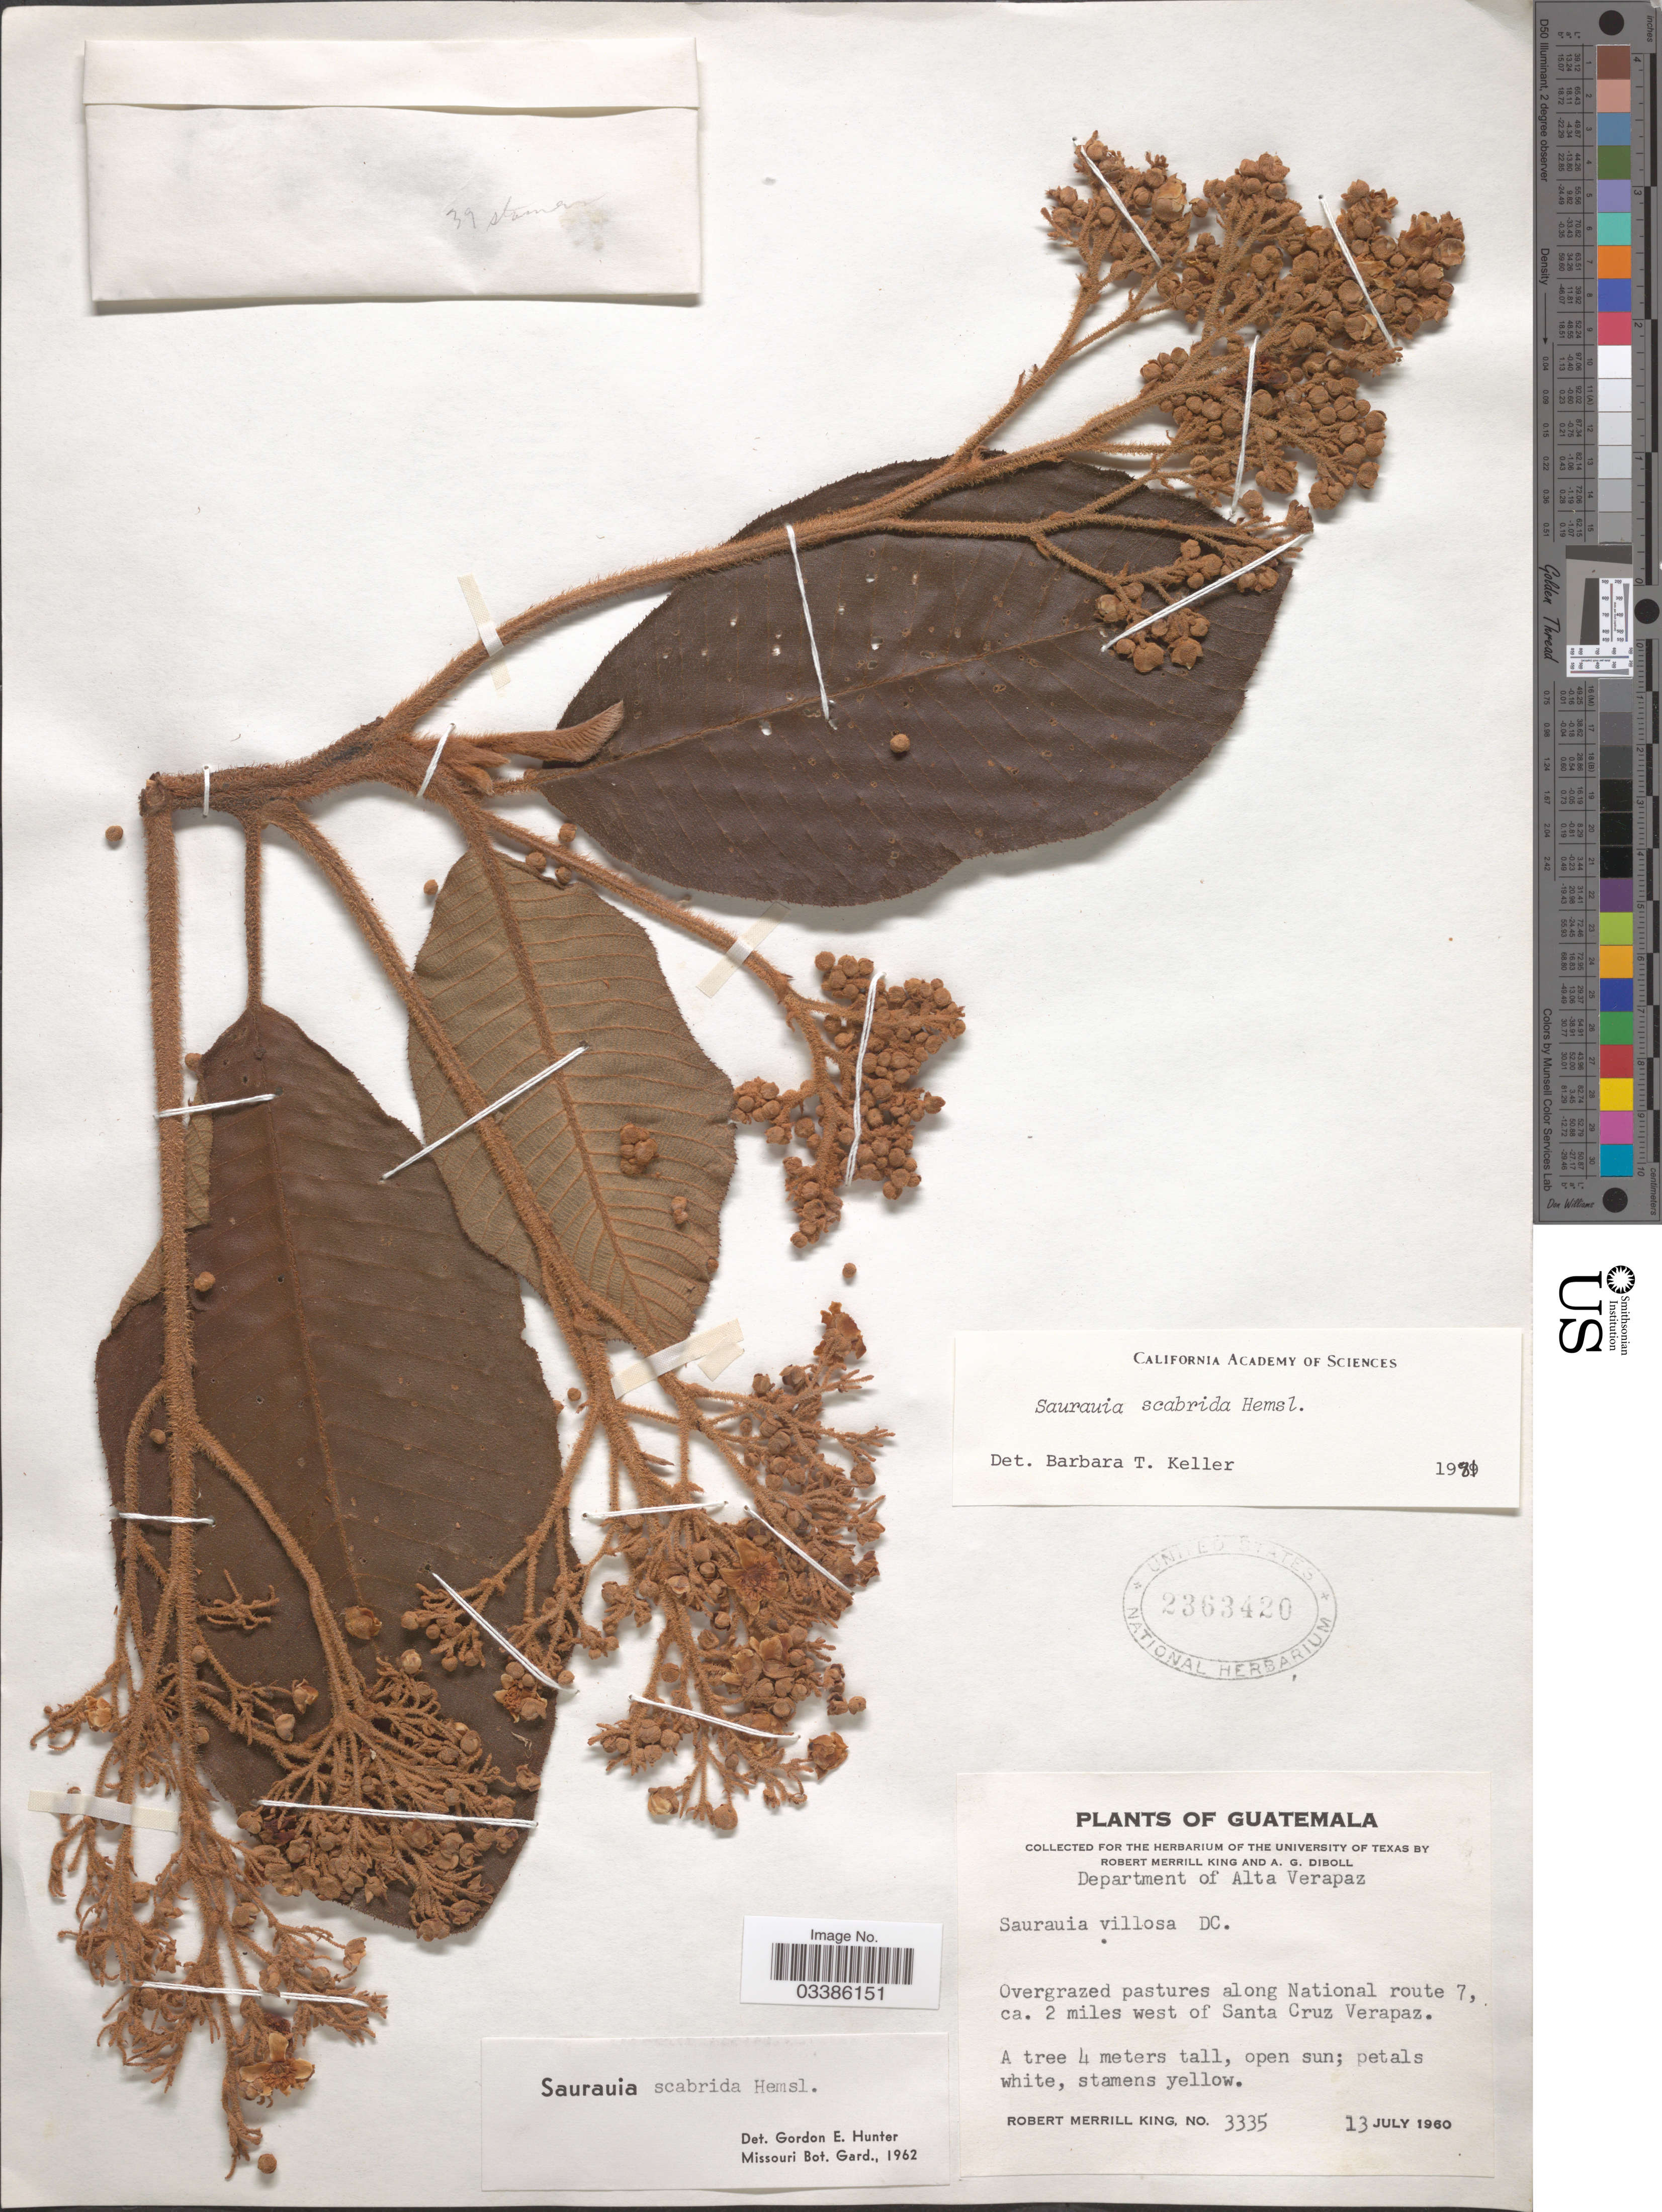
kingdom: Plantae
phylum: Tracheophyta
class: Magnoliopsida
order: Ericales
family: Actinidiaceae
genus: Saurauia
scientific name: Saurauia scabrida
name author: Hemsl.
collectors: R. M. King & A. Diboll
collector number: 3335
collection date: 1960-07-13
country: Guatemala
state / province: Alta Verapaz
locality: Department of Alta Verapaz. Overgrazed pastures along National route 7, ca. 2 miles west of Santa Cruz Verapaz.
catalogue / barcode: US 2363420